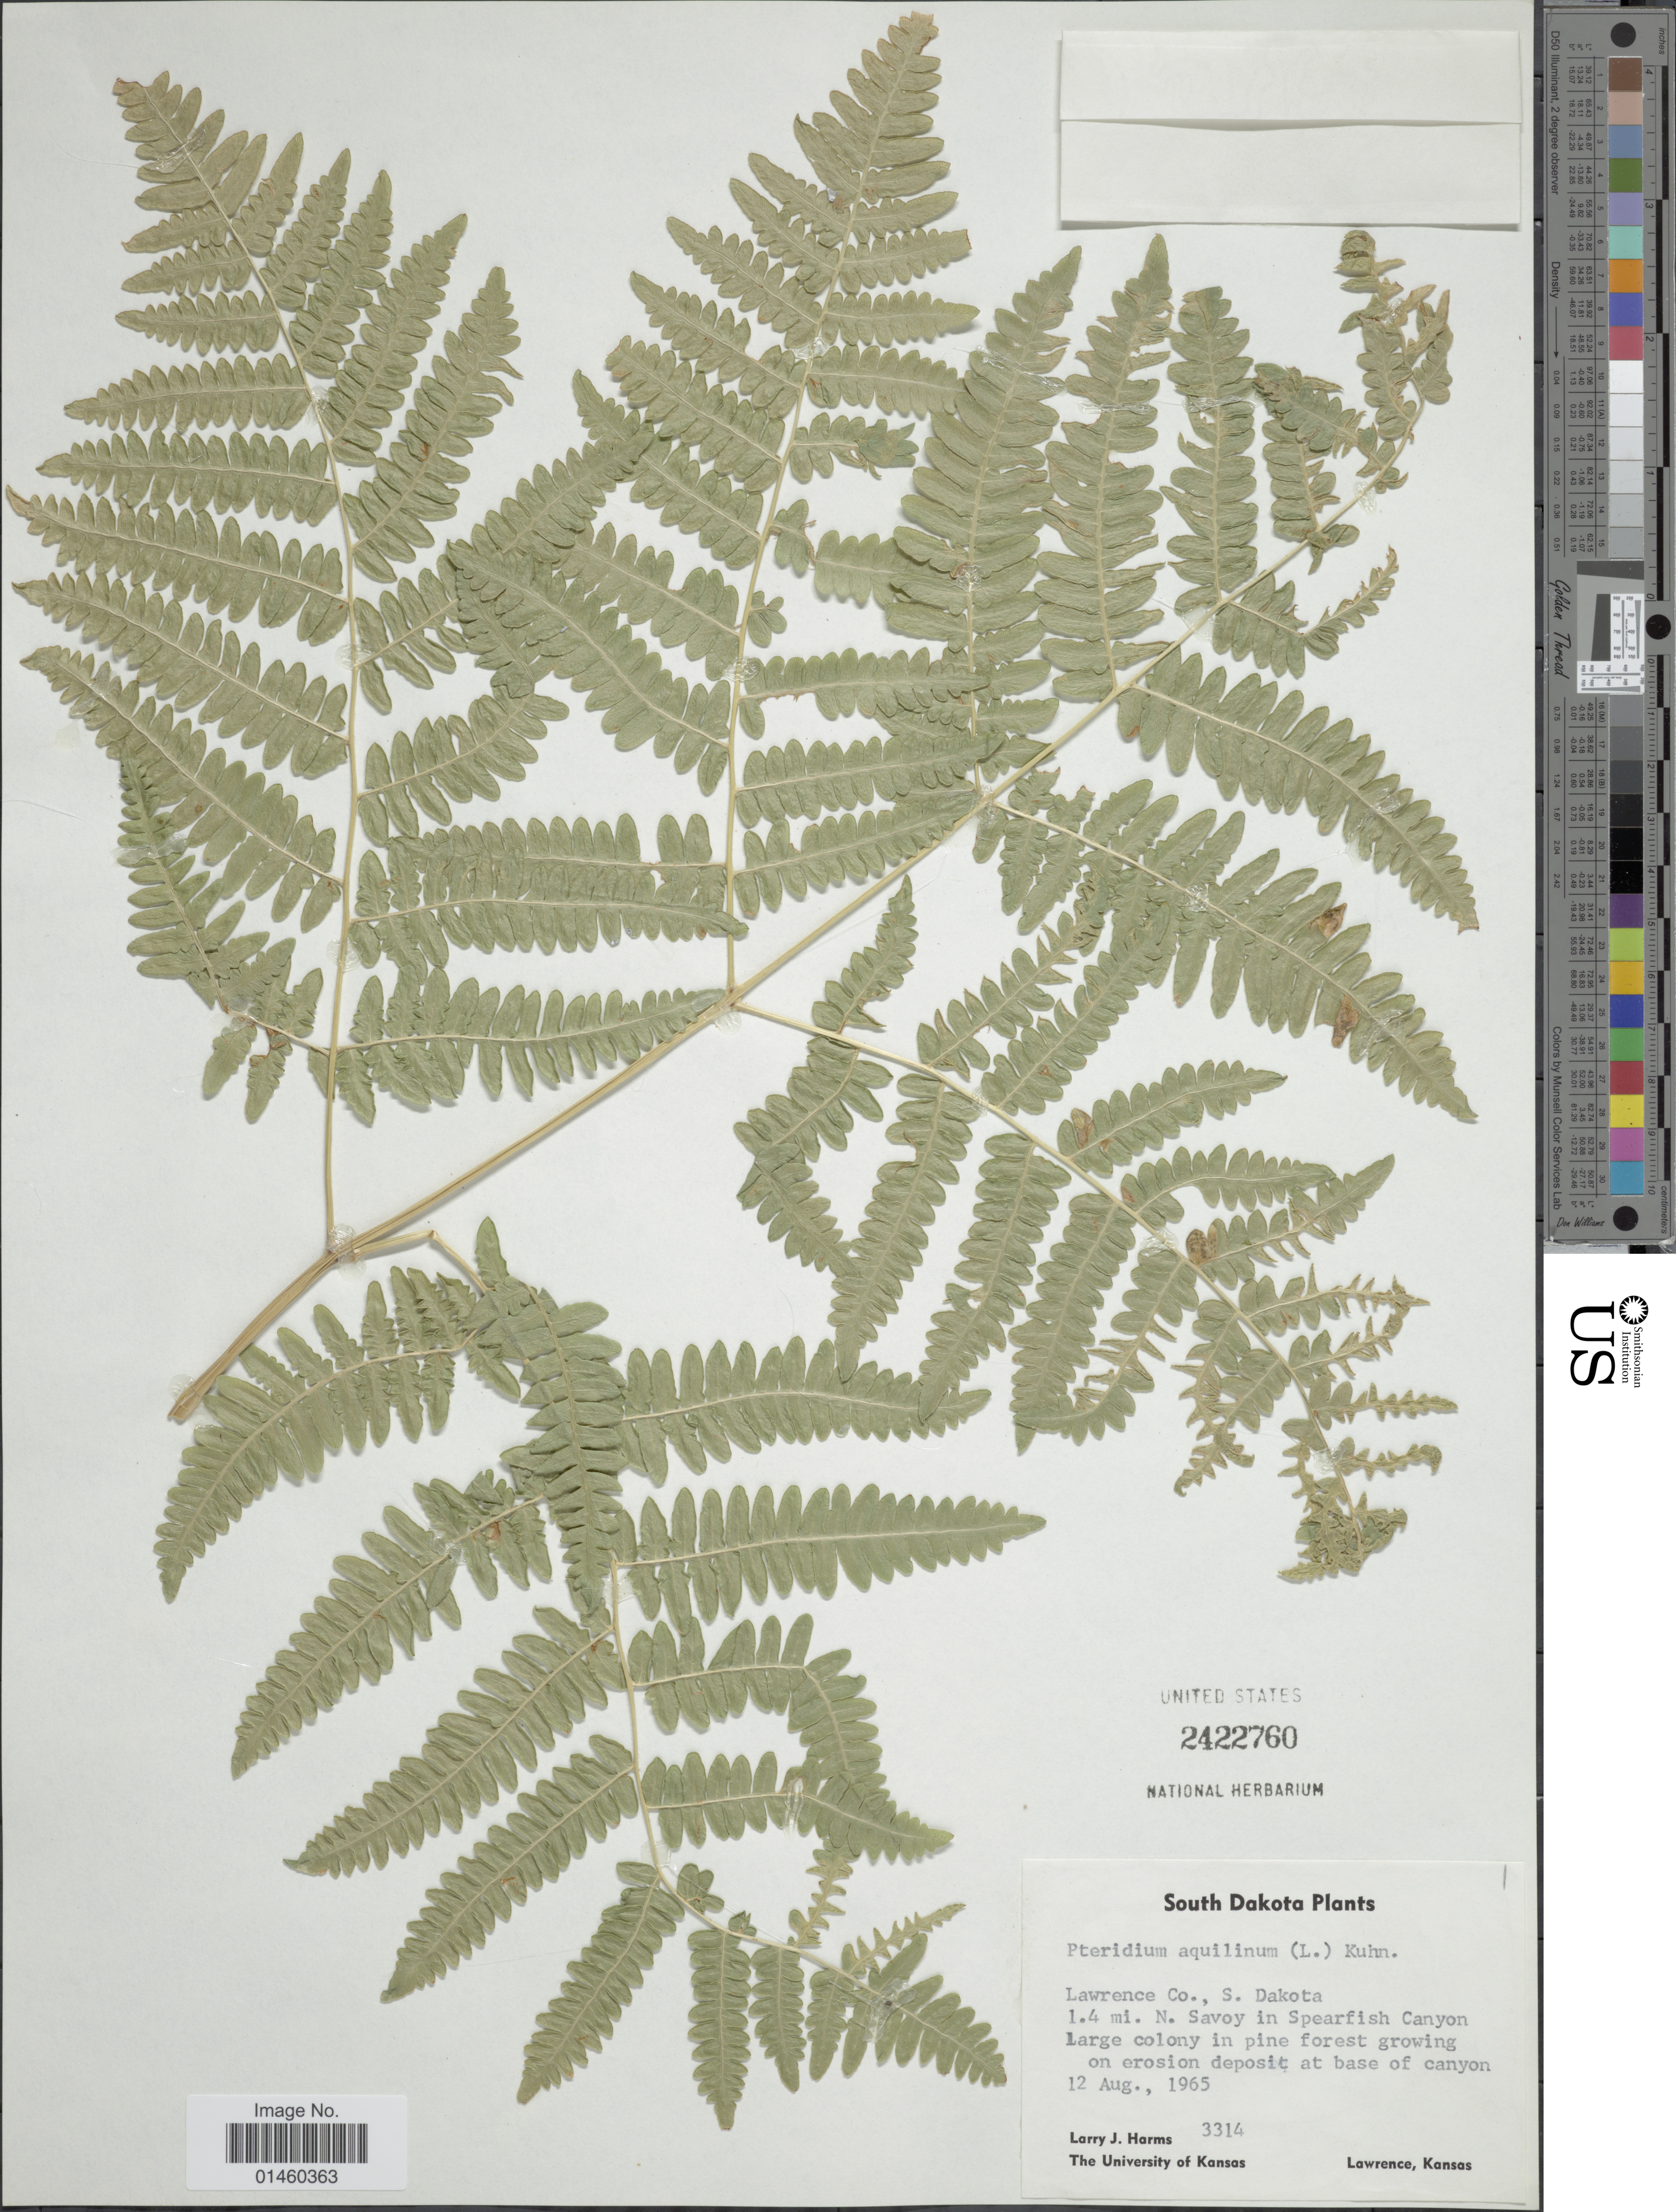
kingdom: Plantae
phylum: Tracheophyta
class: Polypodiopsida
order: Polypodiales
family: Dennstaedtiaceae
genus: Pteridium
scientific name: Pteridium aquilinum var. latiusculum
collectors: L. Harms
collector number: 3314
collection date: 1965-08-12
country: United States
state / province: South Dakota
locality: Lawrence Co., 1.4 mi. N. Savoy in Spearfish Canyon Large colony in pine forest growing on erosion deposit at base of canyon.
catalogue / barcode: US 2422760